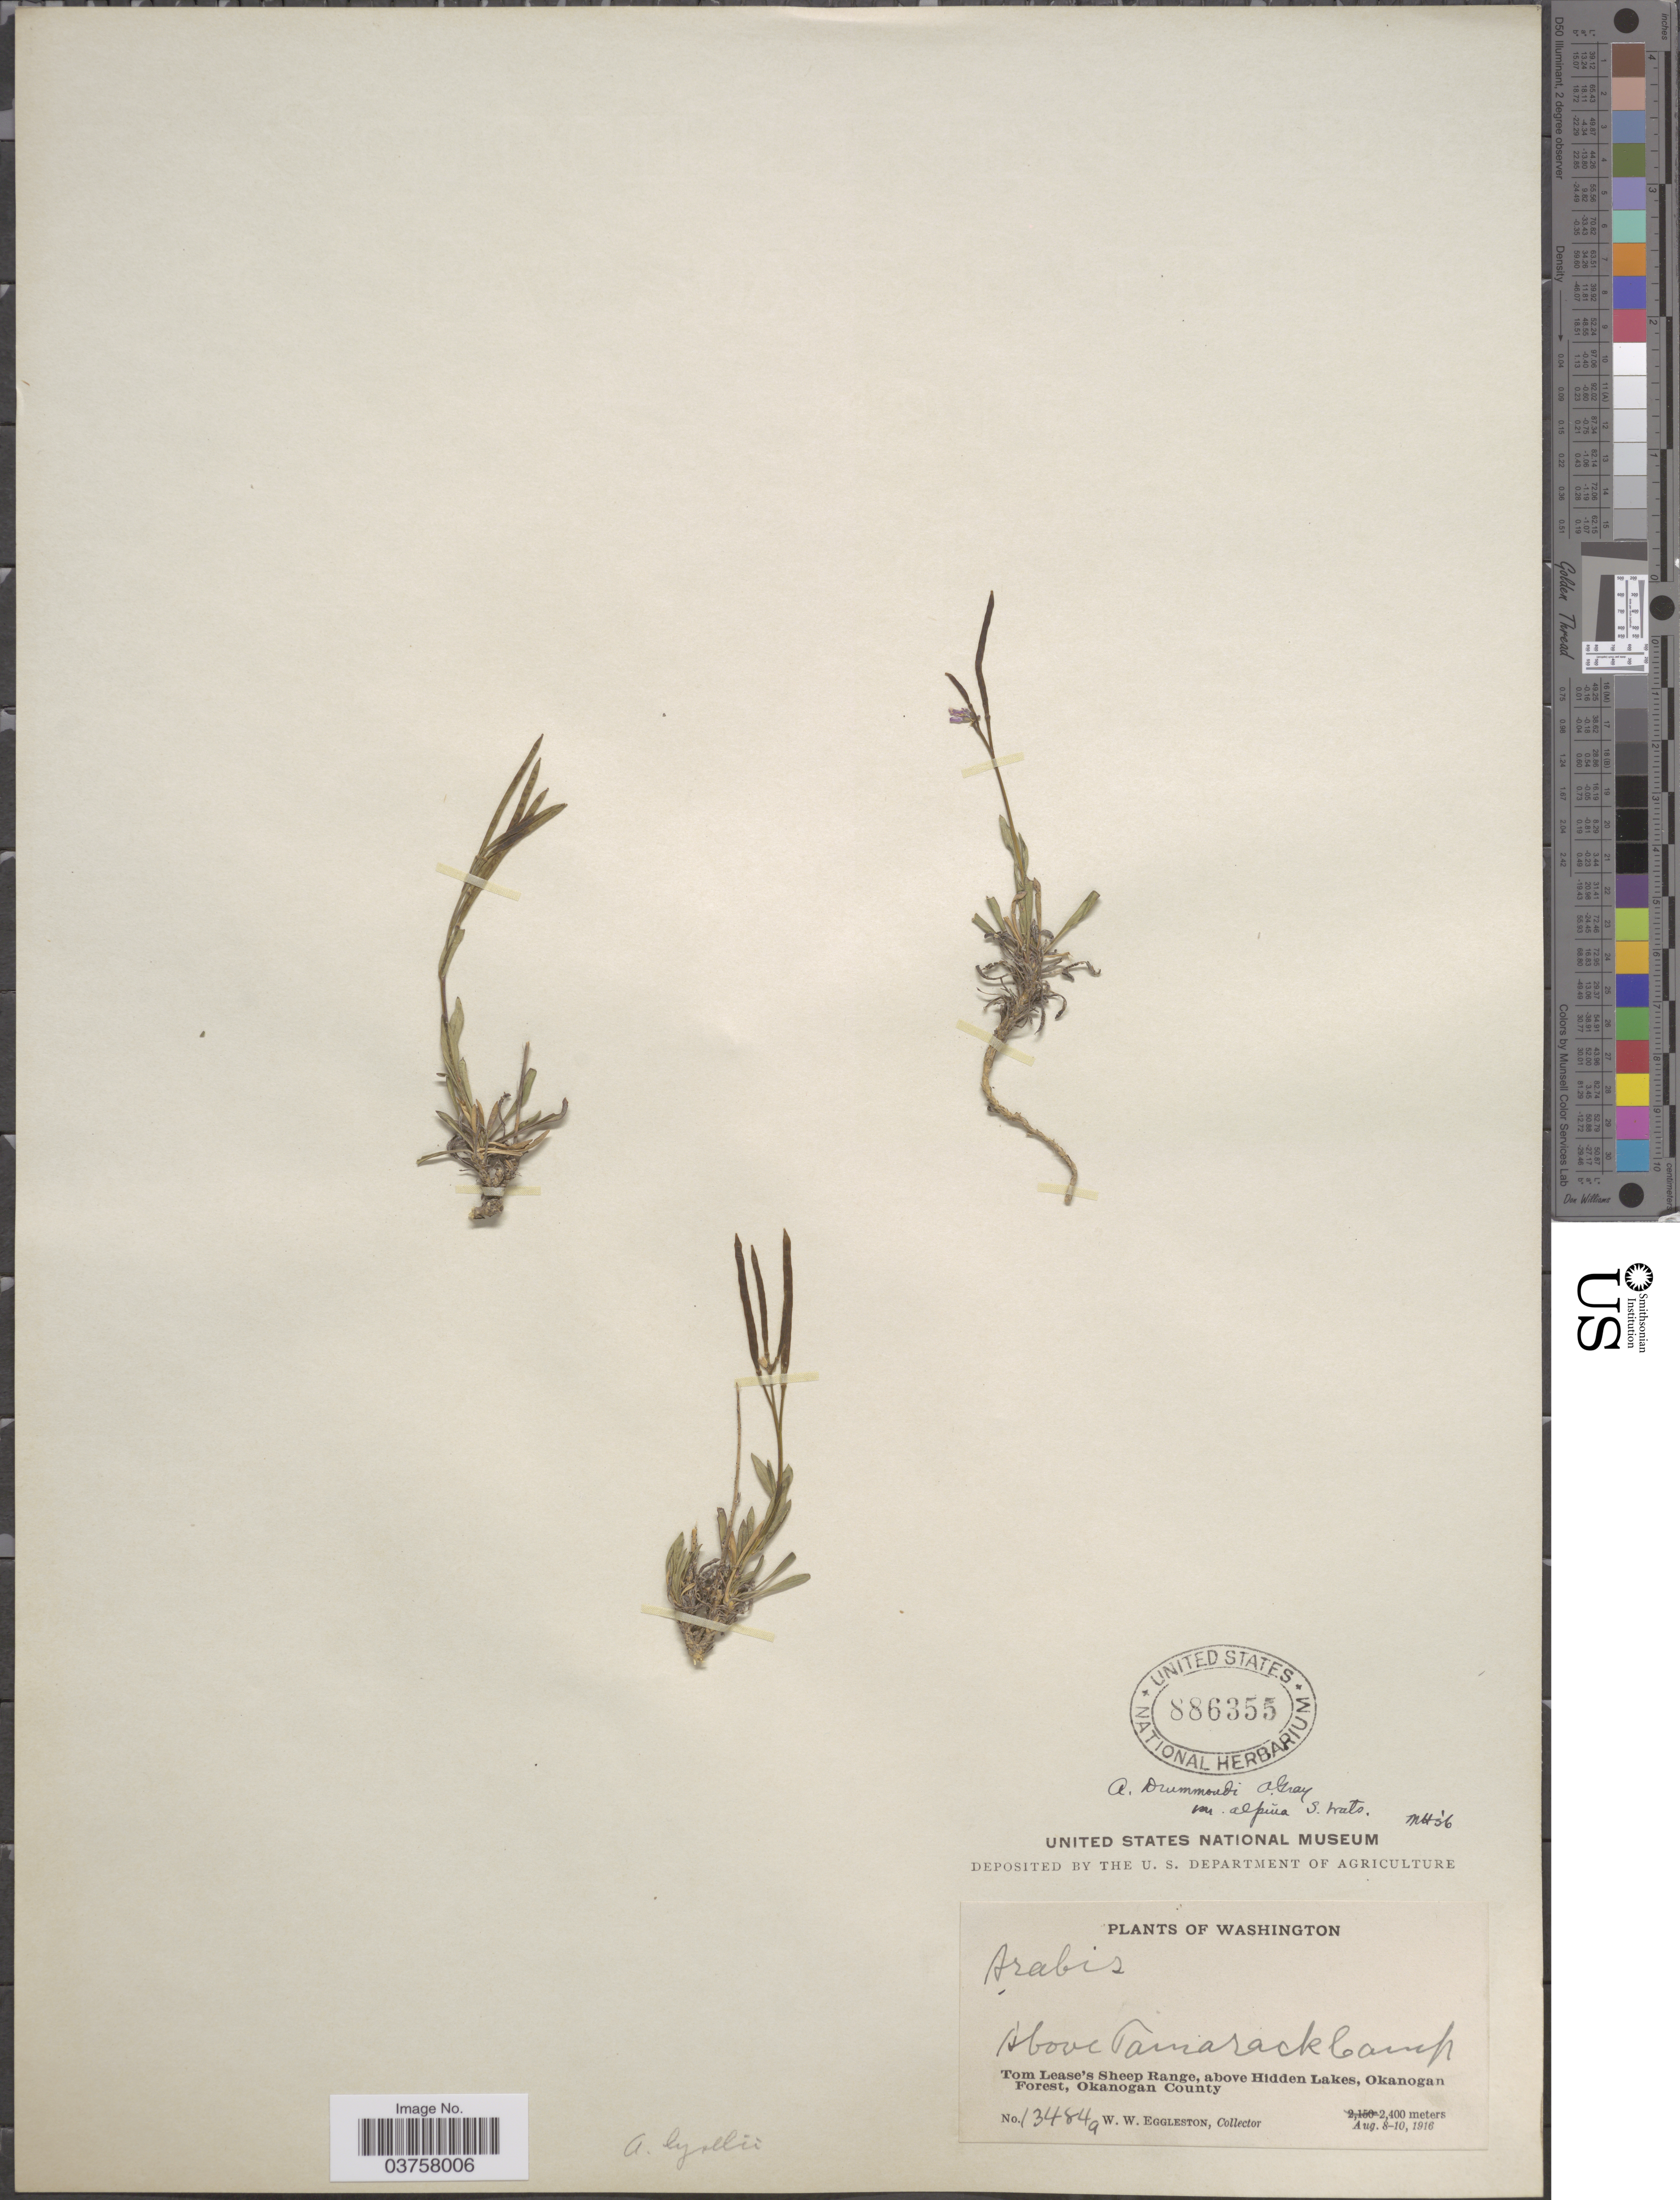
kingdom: Plantae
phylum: Tracheophyta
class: Magnoliopsida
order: Brassicales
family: Brassicaceae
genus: Arabis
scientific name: Arabis lyallii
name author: S. Watson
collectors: W. W. Eggleston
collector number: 13484a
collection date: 1916-08-08/1916-08-10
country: United States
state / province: Washington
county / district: Okanogan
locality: Above Tamarack Camp. Tom Lease's Sheep Range, above Hidden Lakes, Okanogan Forest, Okanogan County.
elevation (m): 2400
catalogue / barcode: US 886355